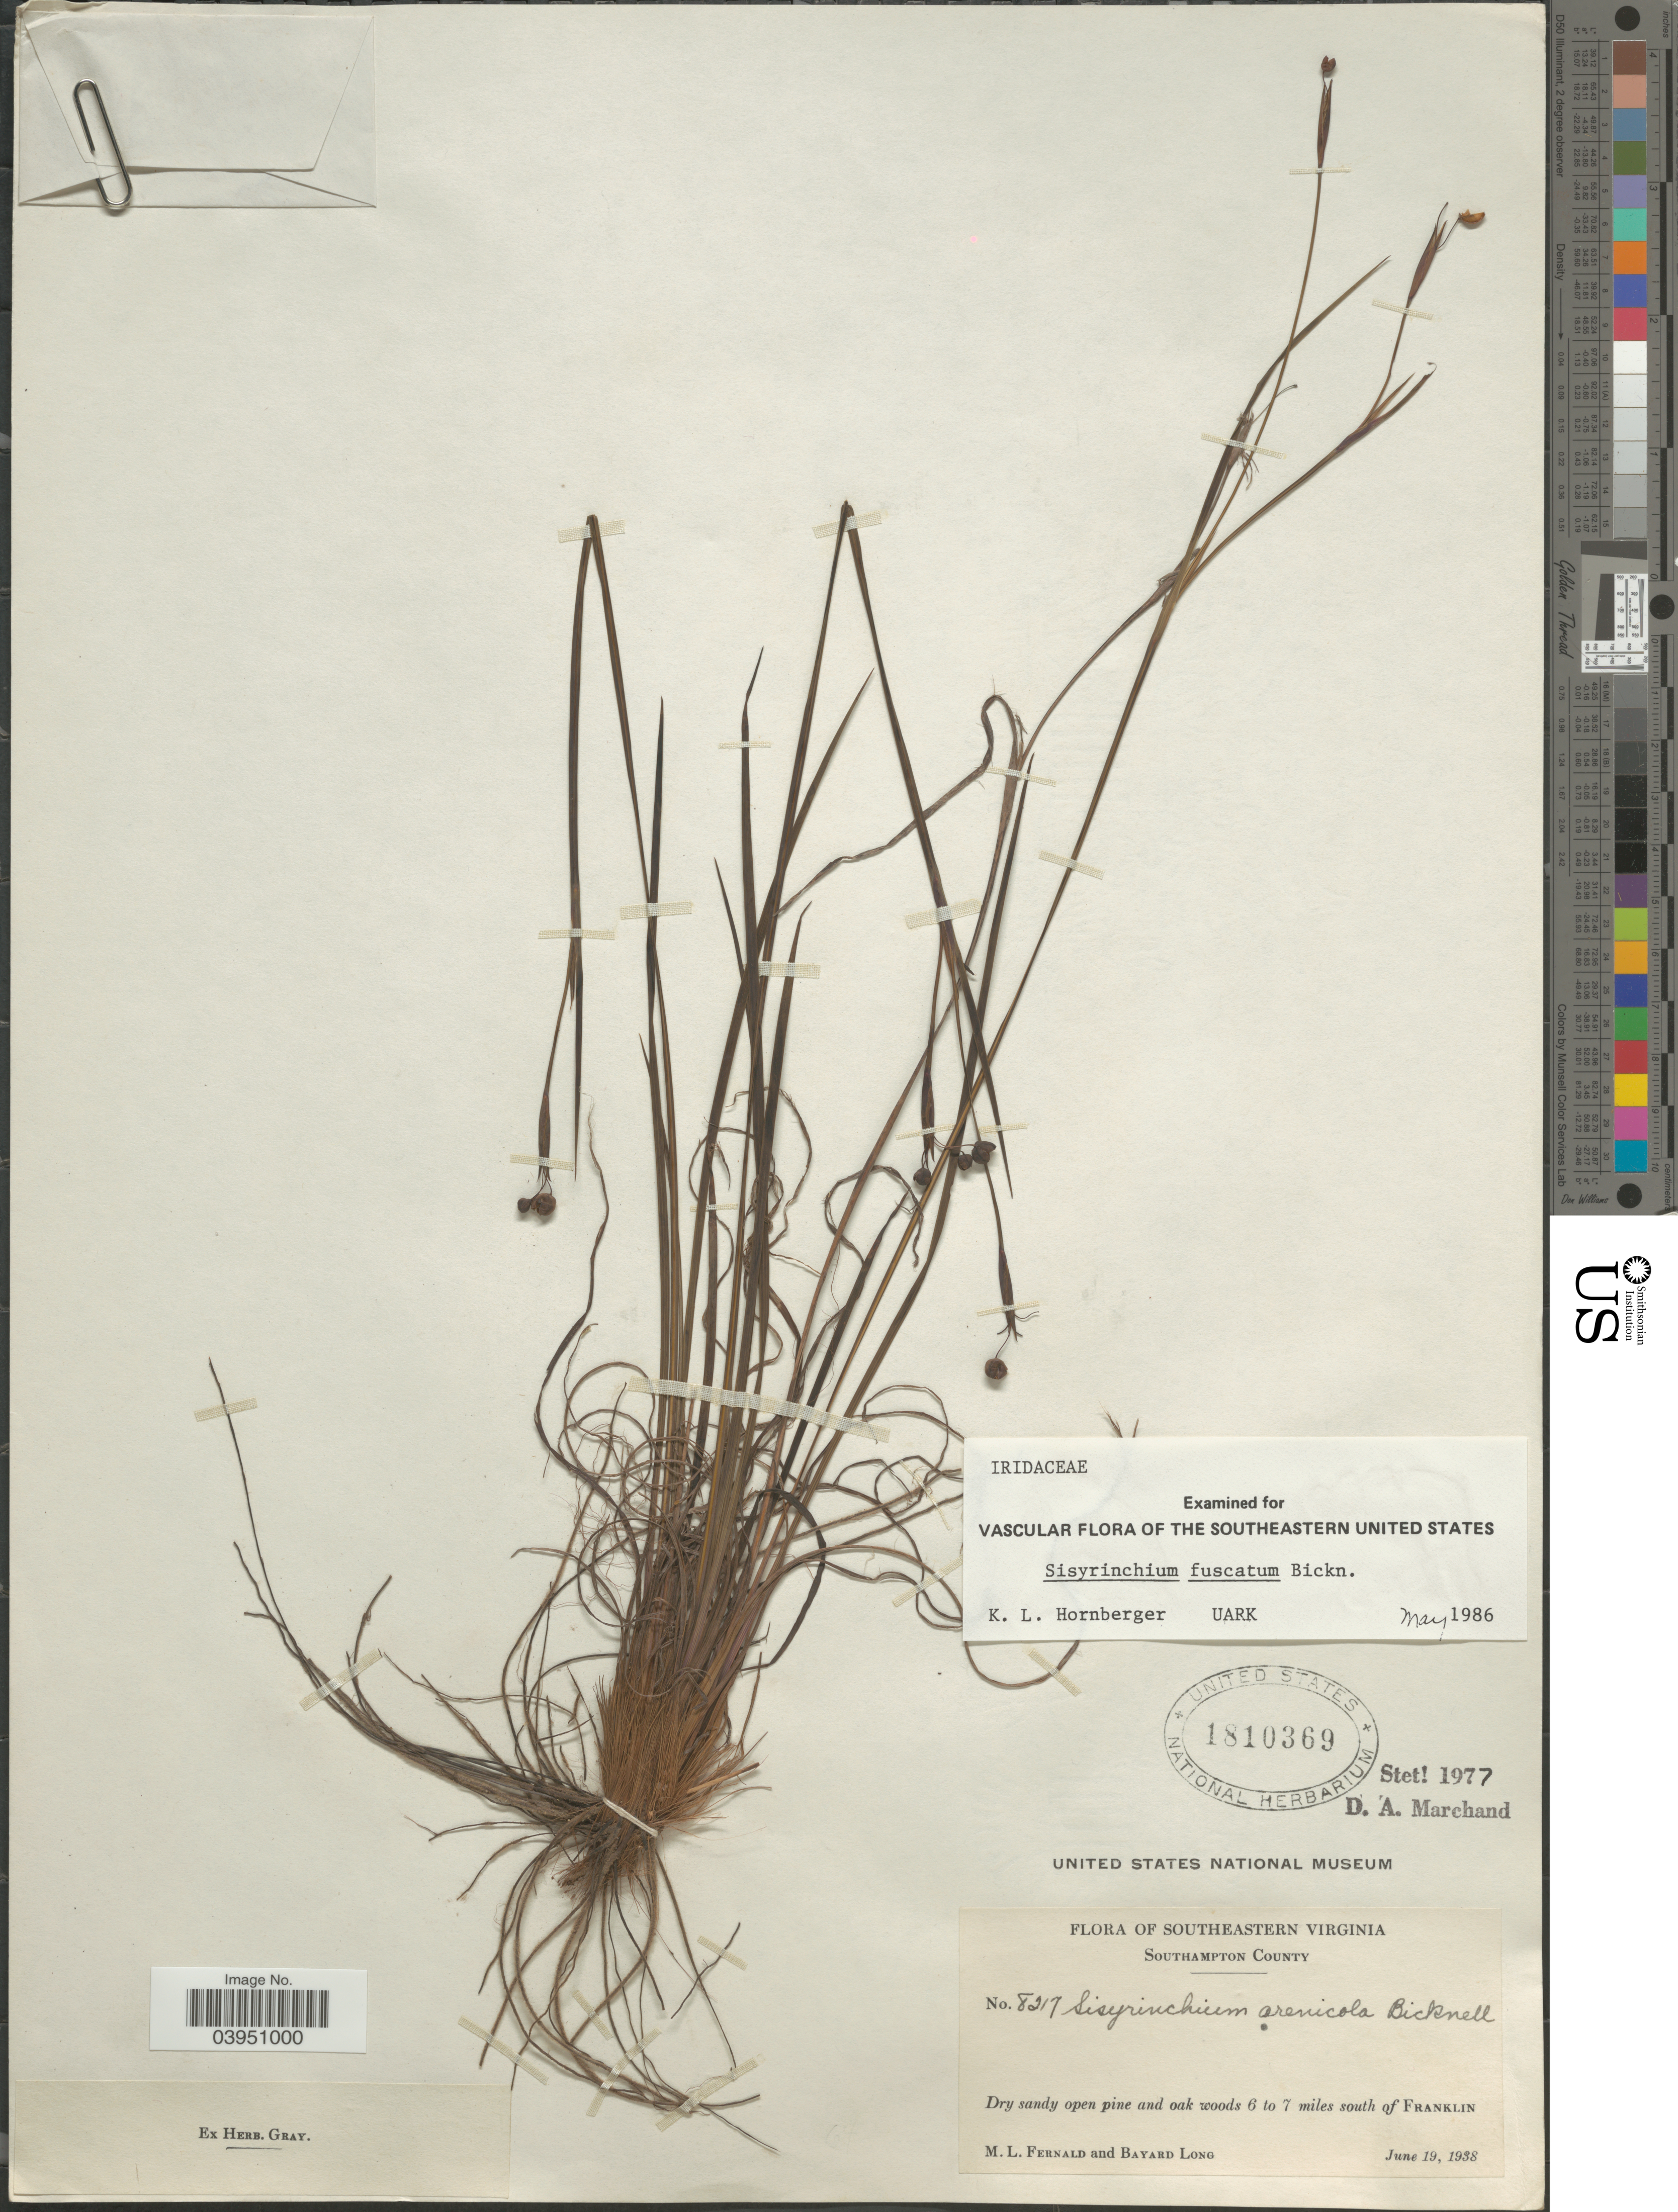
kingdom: Plantae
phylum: Tracheophyta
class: Liliopsida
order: Asparagales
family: Iridaceae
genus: Sisyrinchium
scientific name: Sisyrinchium fuscatum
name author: E.P. Bicknell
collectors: M. L. Fernald & B. Long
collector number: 8217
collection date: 1938-06-19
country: United States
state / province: Virginia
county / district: Southampton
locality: Southeastern Virginia. Southampton County. Woods 6 to 7 miles south of Franklin.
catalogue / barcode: US 1810369